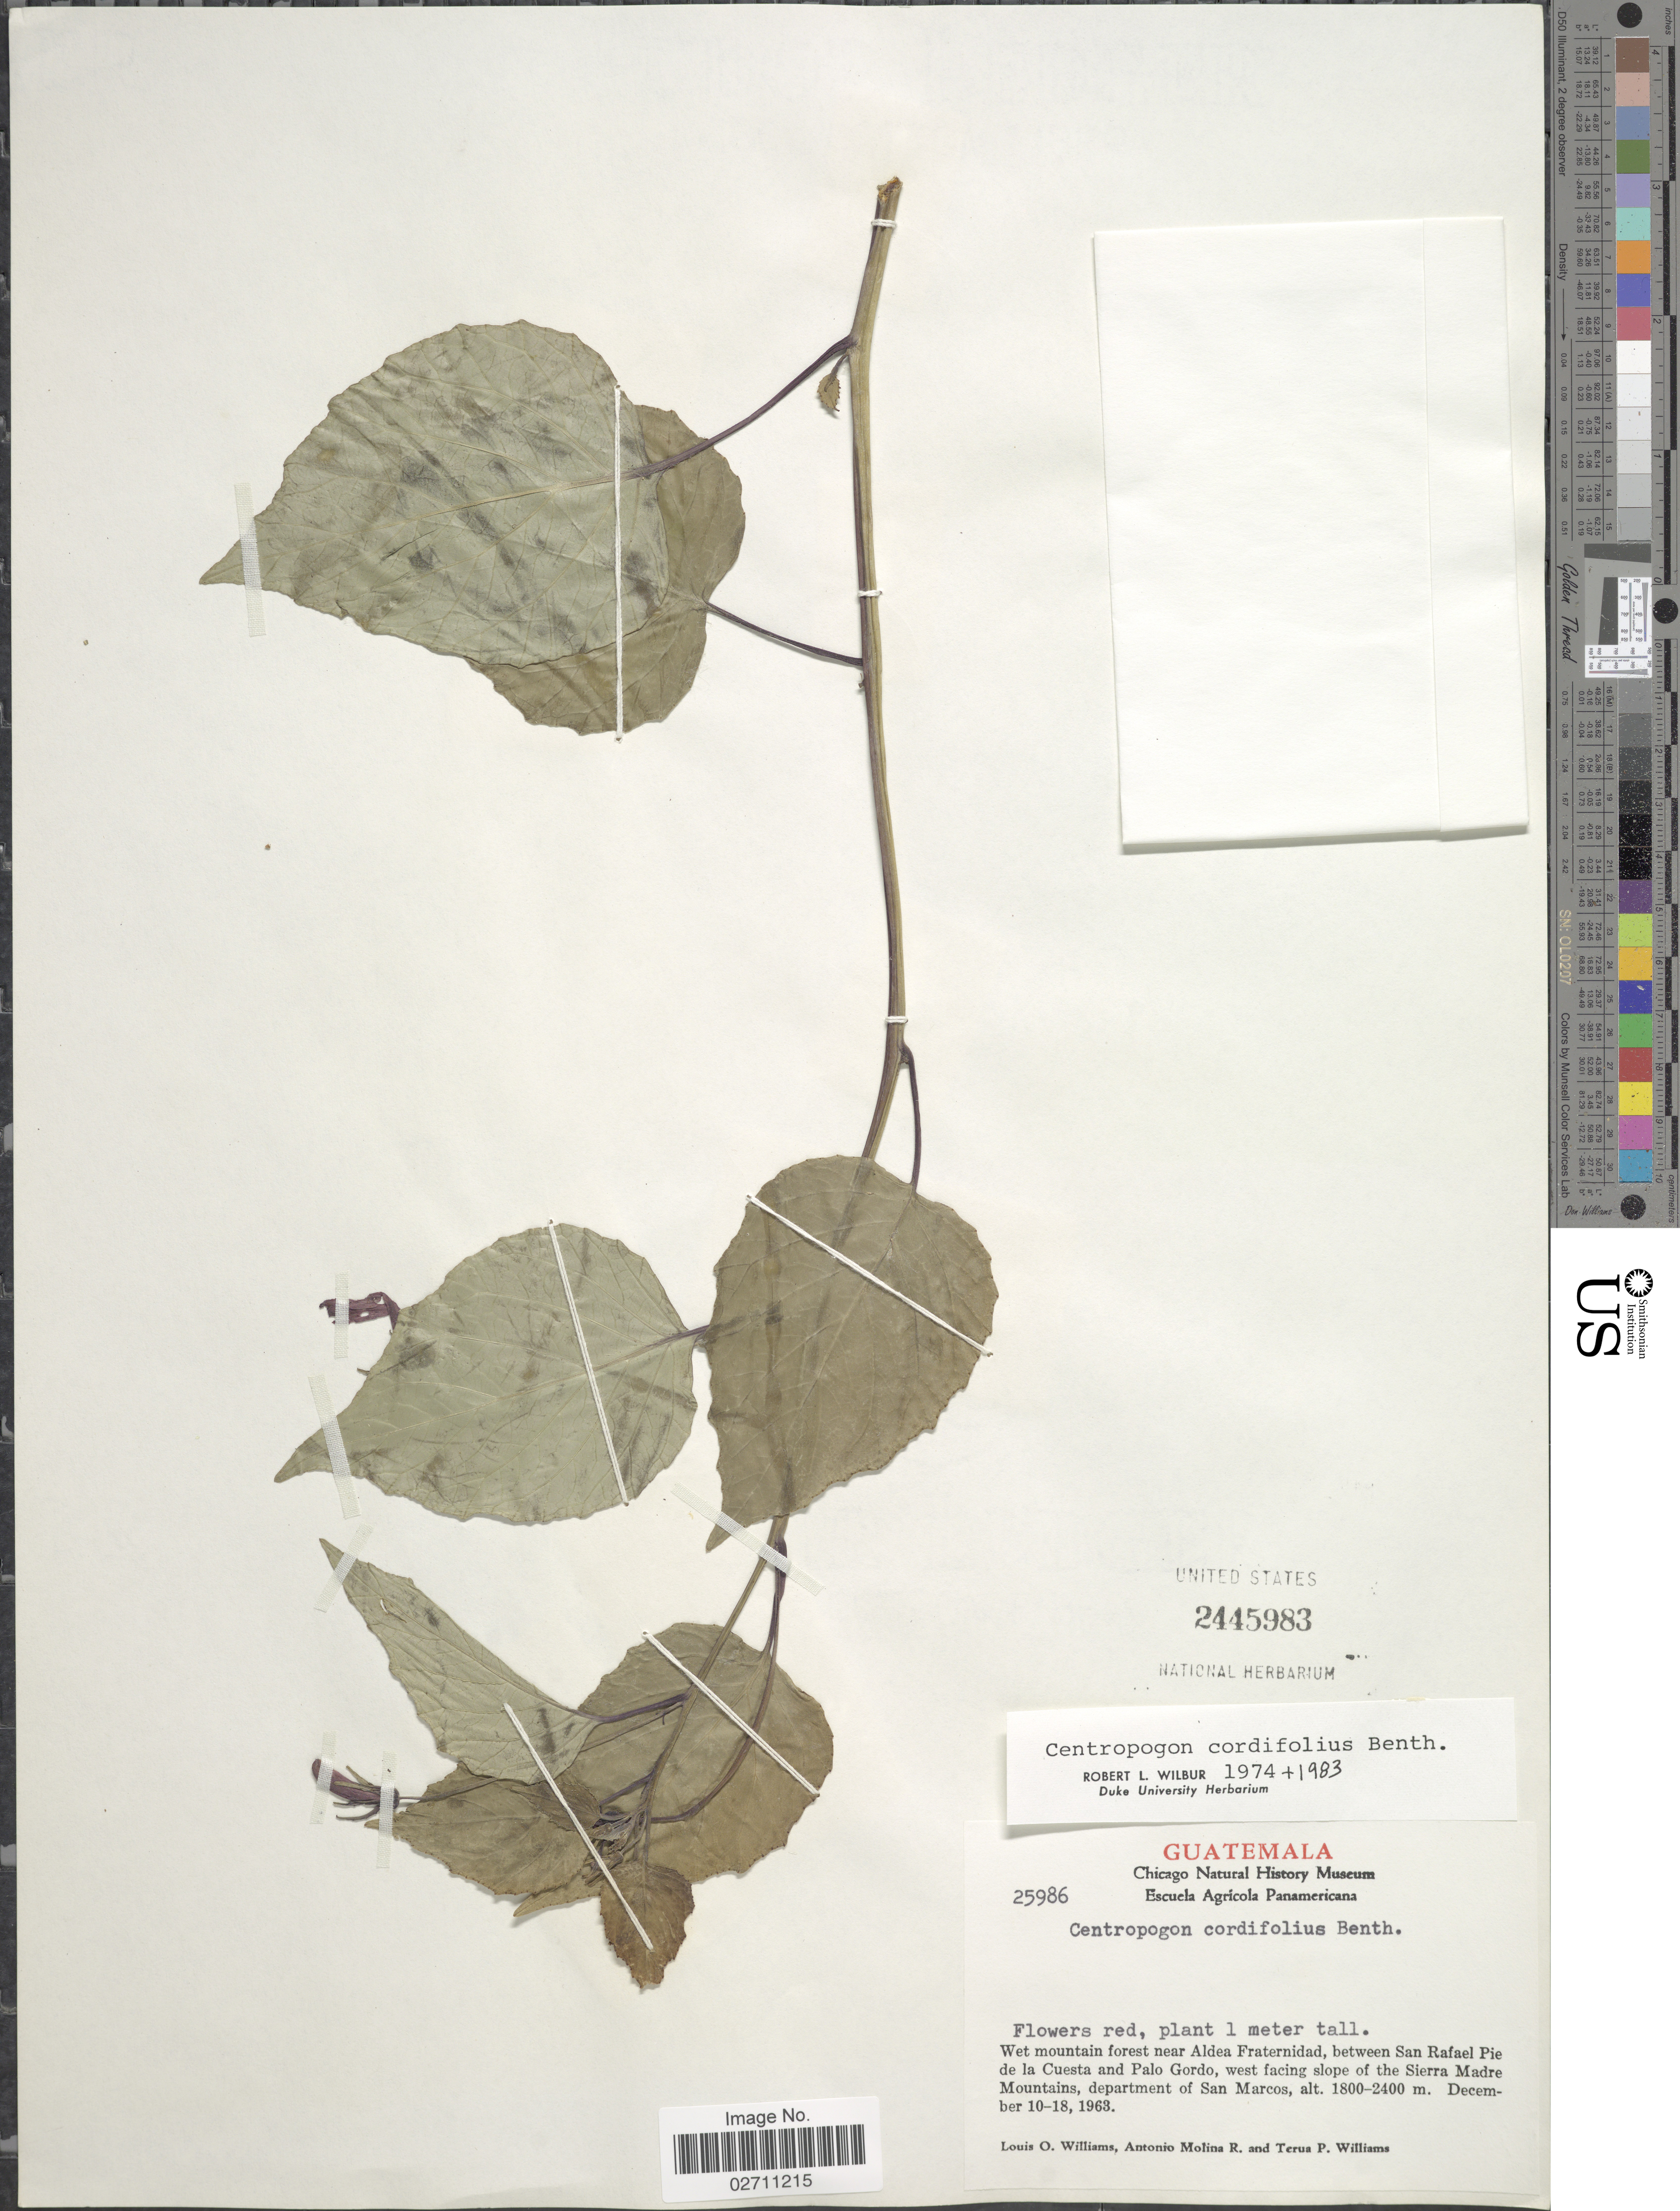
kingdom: Plantae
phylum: Tracheophyta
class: Magnoliopsida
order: Asterales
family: Campanulaceae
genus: Centropogon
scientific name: Centropogon cordifolius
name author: Benth.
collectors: L. O. Williams, A. Molina R. & T. P. Williams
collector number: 25986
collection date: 1963-12-10/1963-12-18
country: Guatemala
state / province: San Marcos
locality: Wet mountain forest near Aldea Fraternidad, between San Rafael Pie de la Cuesta and Palo Gordo, west facing slope of the Sierra Madre Mountains.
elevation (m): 1800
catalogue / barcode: US 2445983